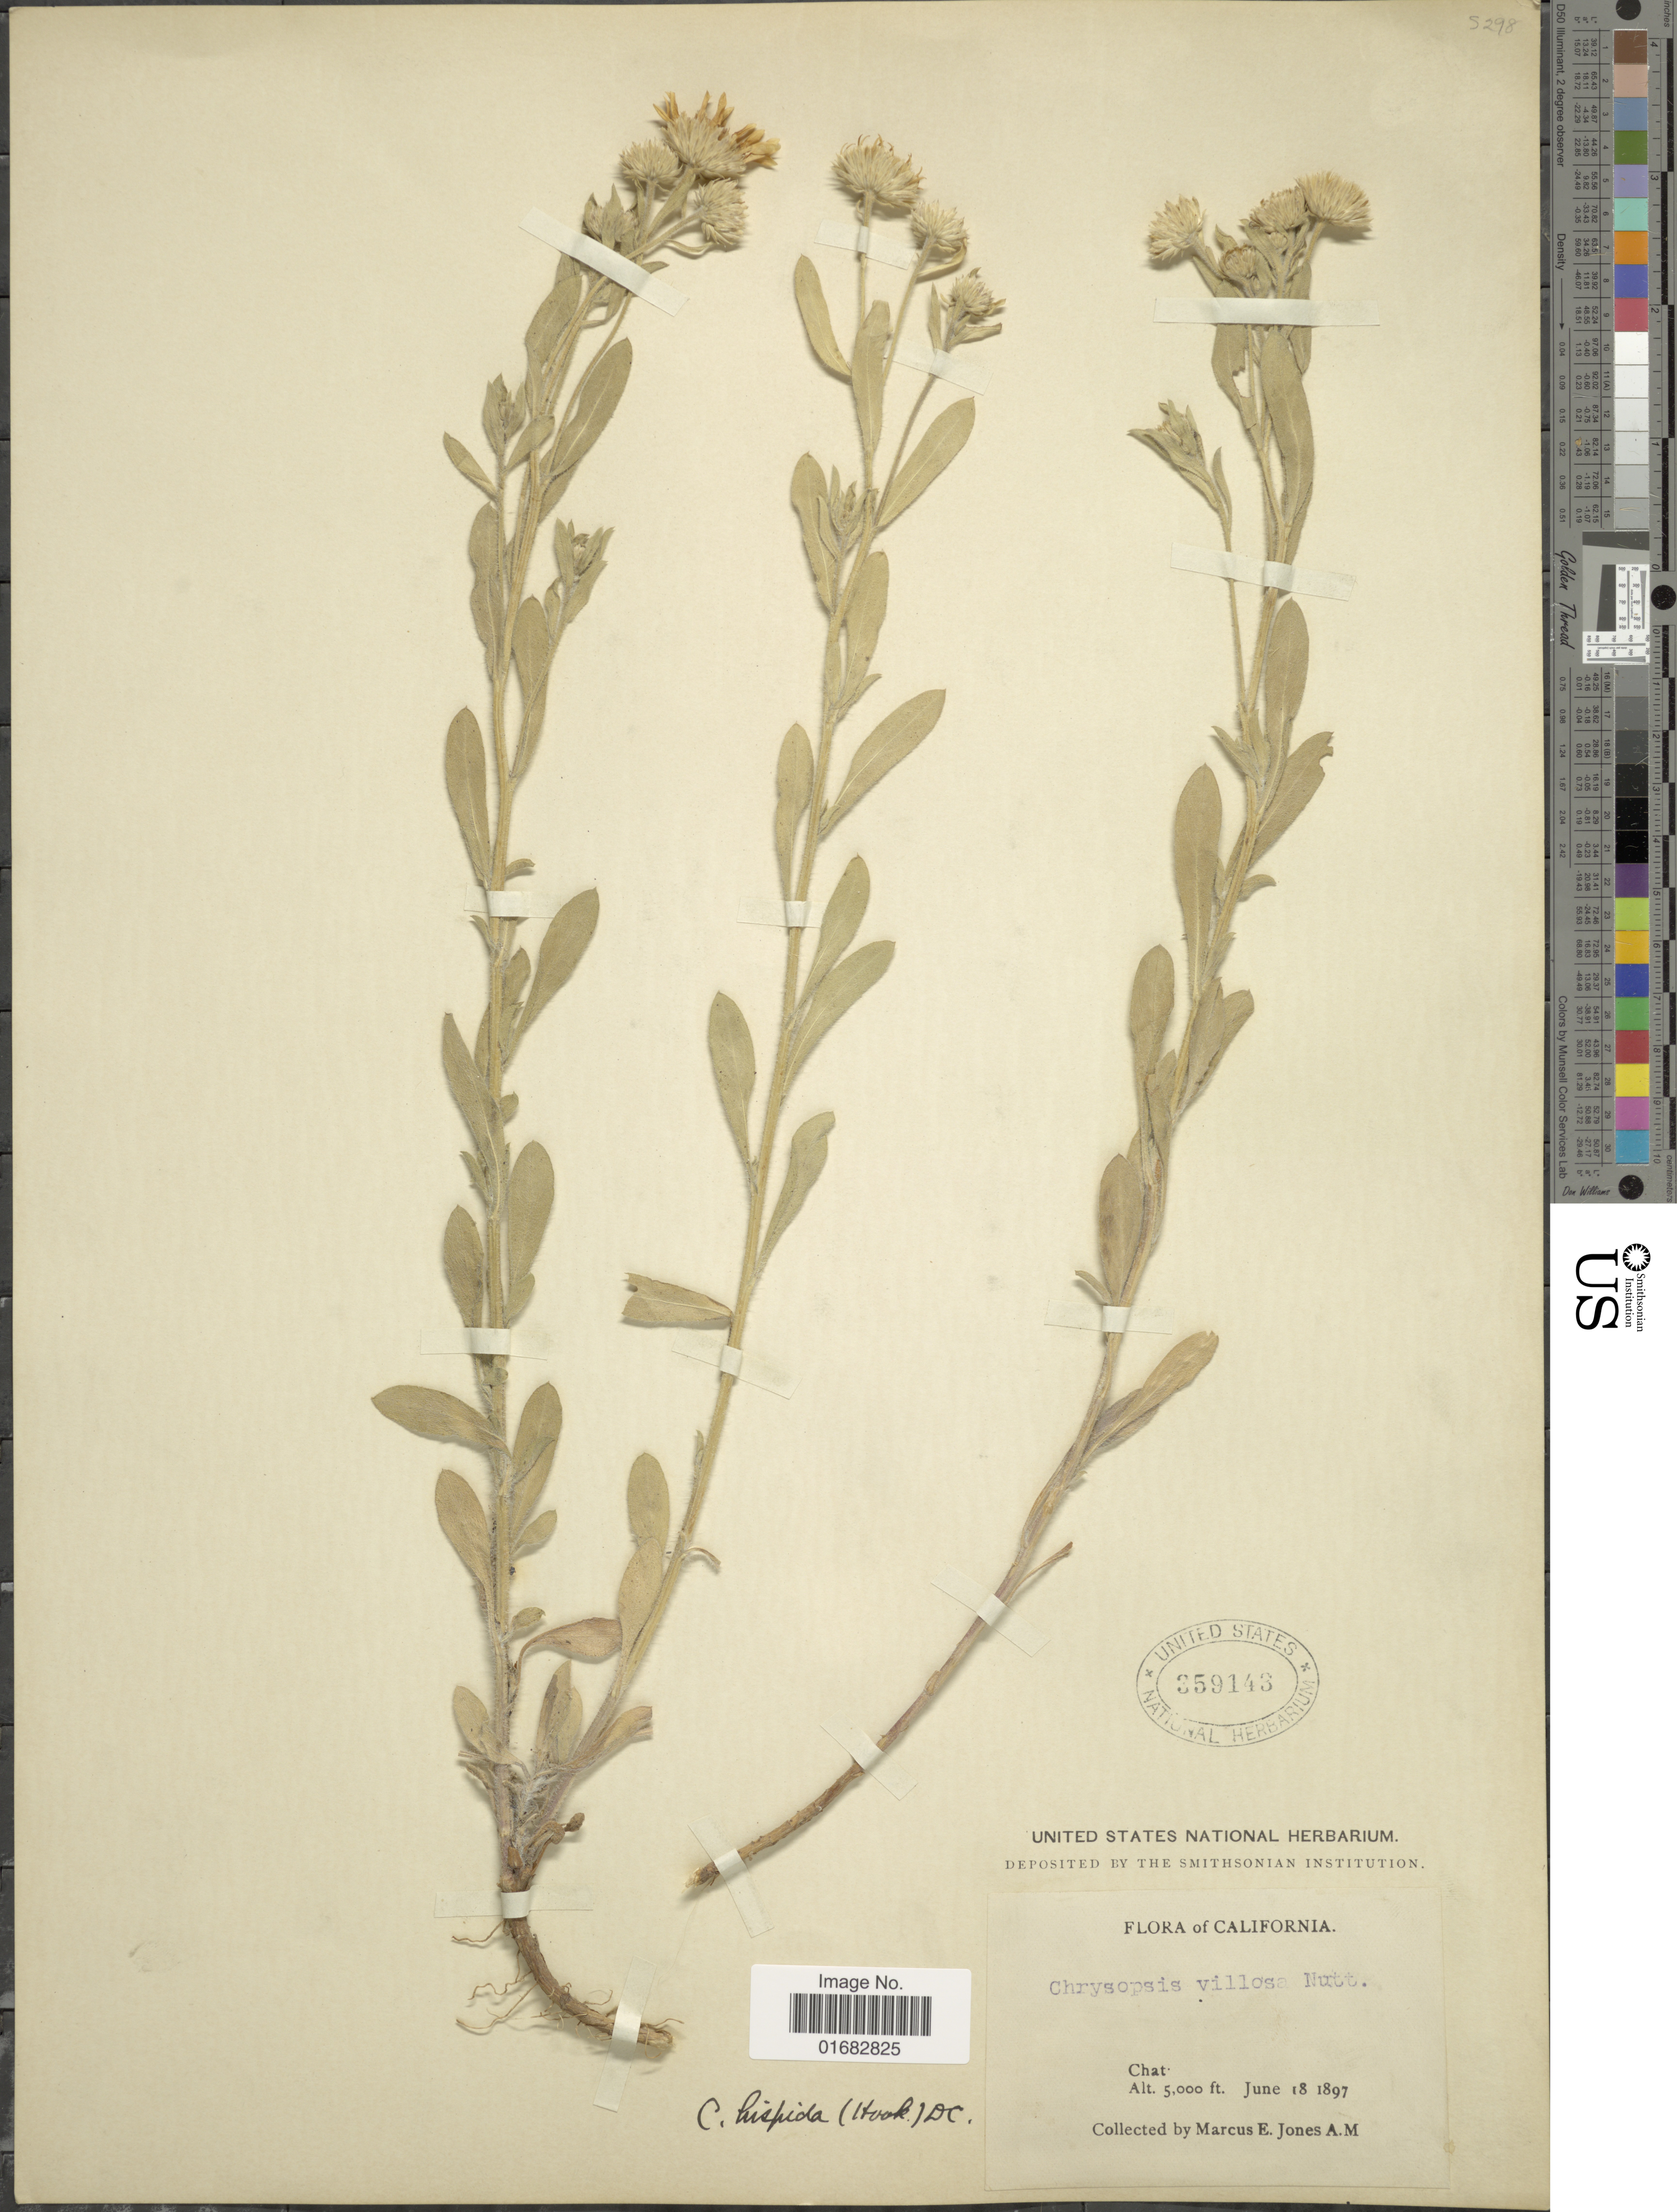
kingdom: Plantae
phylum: Tracheophyta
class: Magnoliopsida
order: Asterales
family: Asteraceae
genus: Heterotheca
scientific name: Heterotheca villosa var. hispida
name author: (Hook.) V.L. Harms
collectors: M. E. Jones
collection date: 1897-06-18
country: United States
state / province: California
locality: Chat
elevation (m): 1524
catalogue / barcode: US 359143